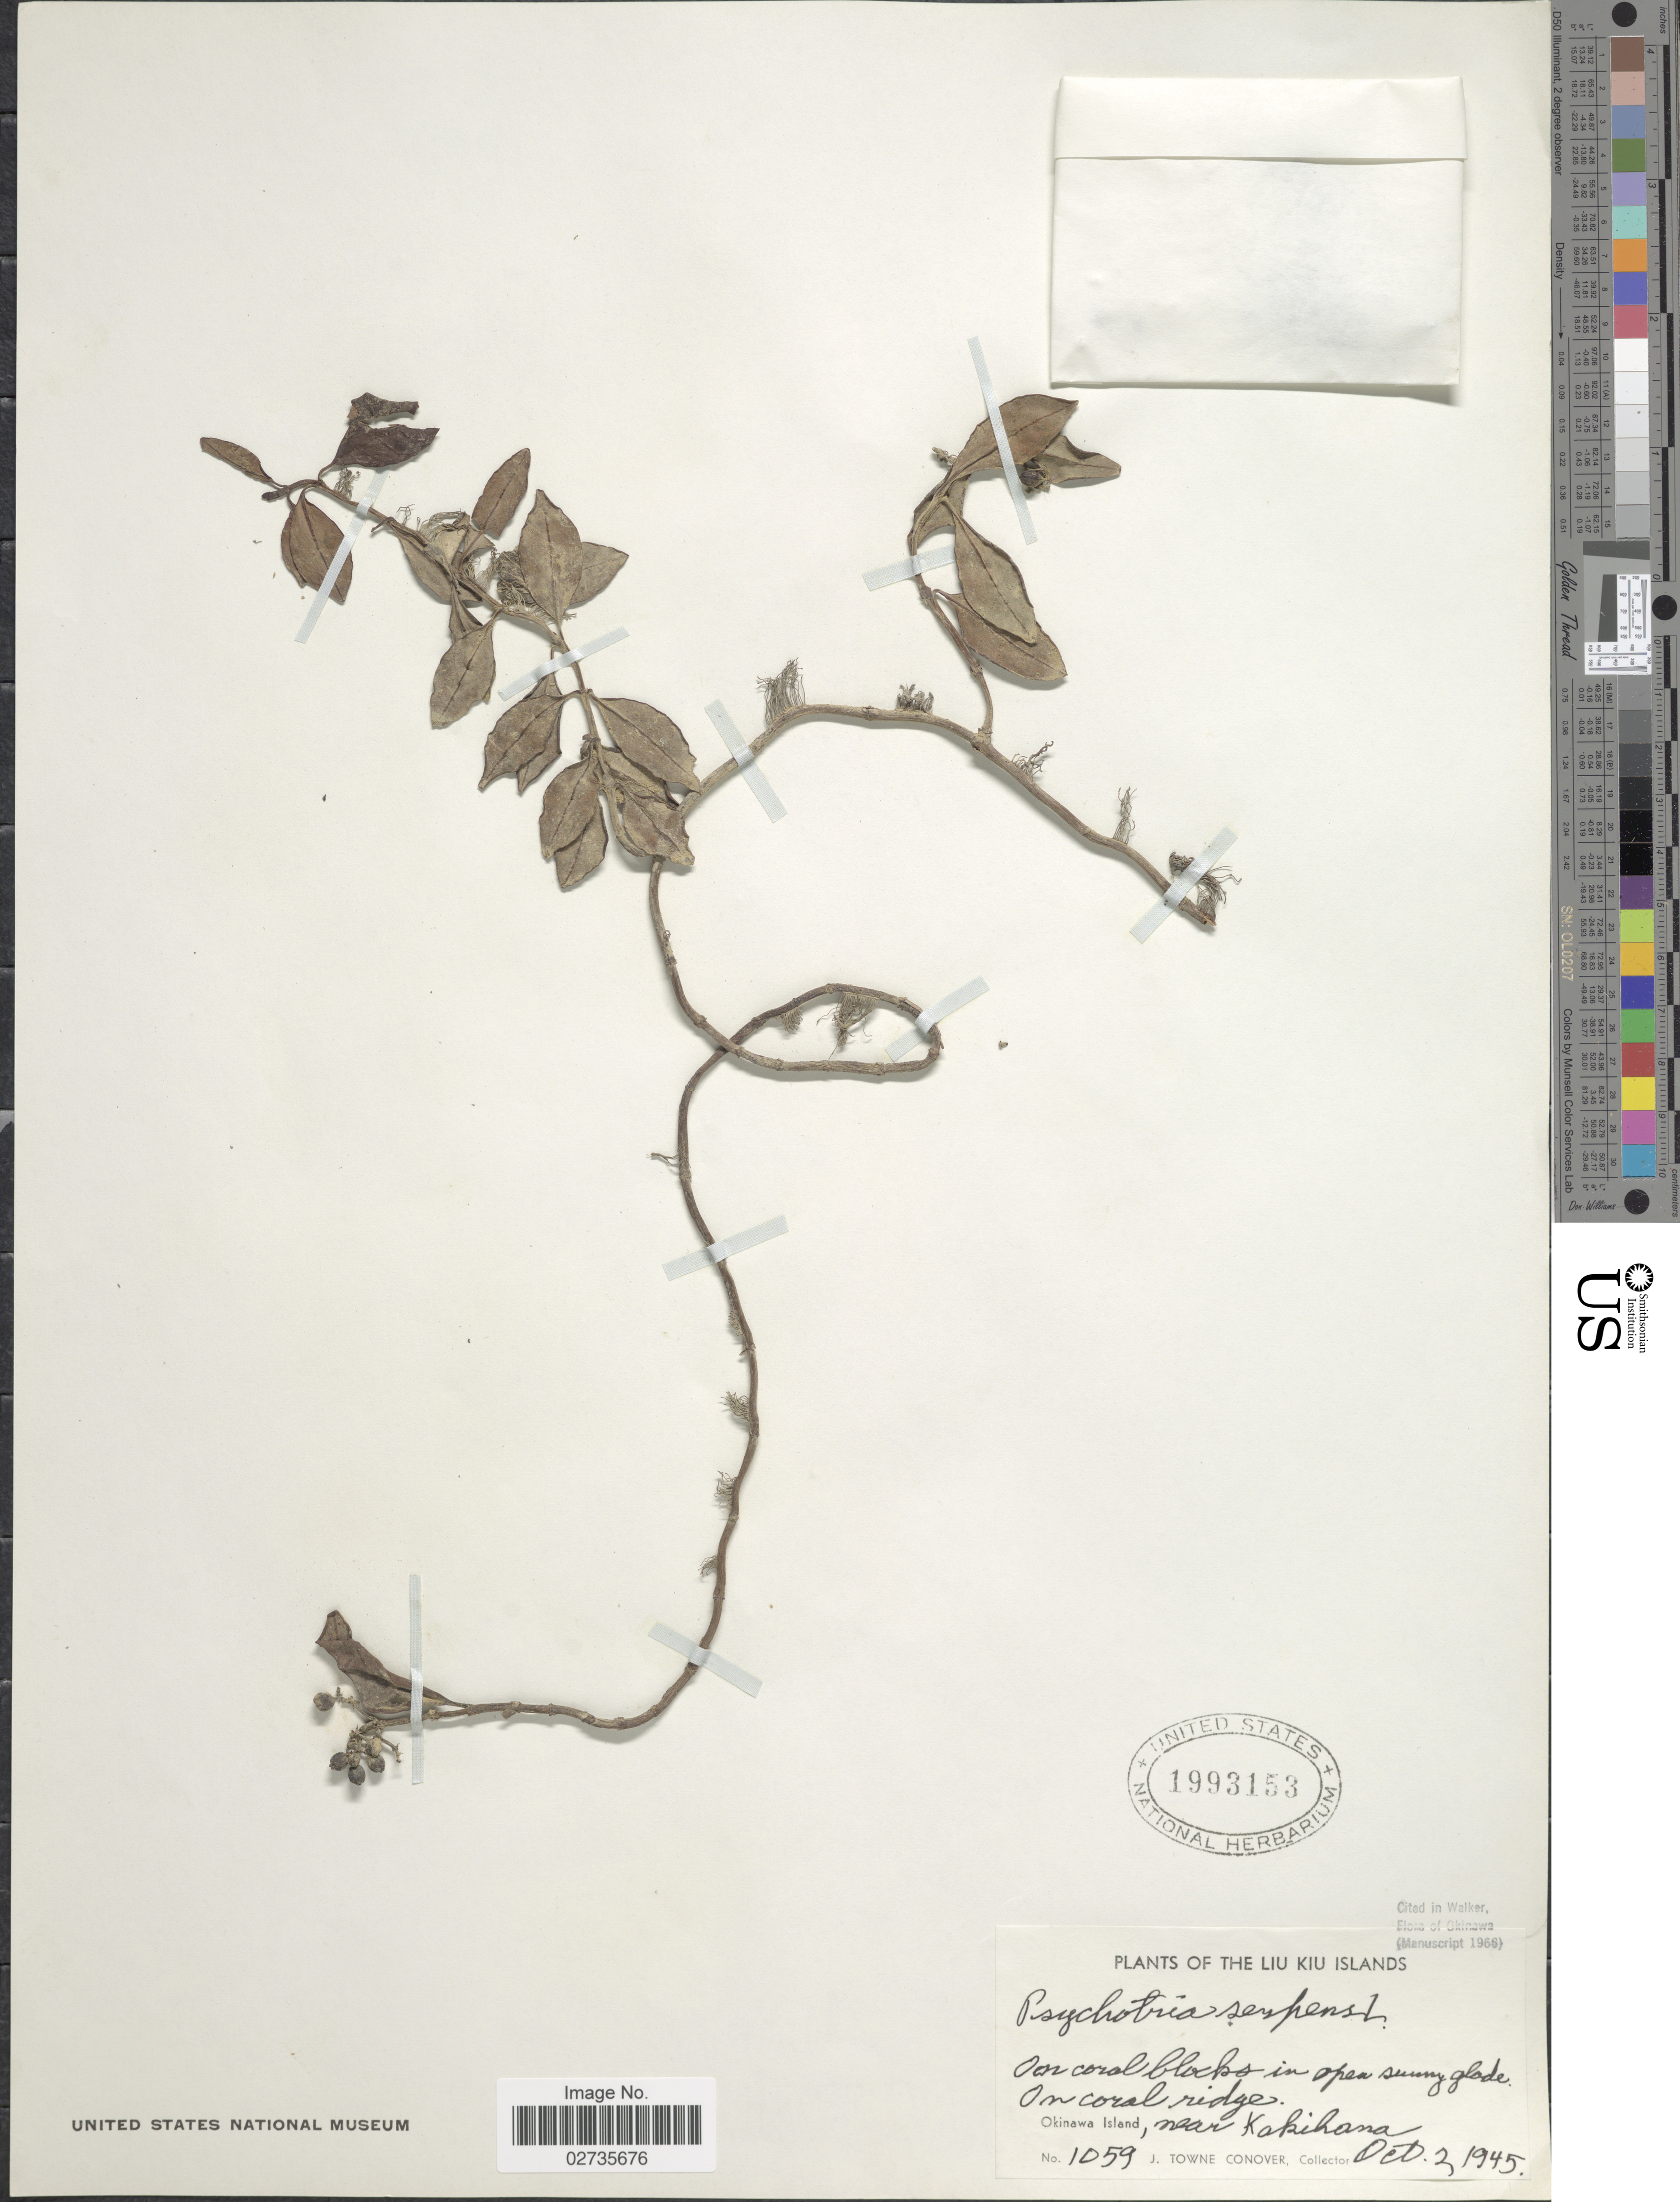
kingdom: Plantae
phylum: Tracheophyta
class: Magnoliopsida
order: Gentianales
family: Rubiaceae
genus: Psychotria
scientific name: Psychotria serpens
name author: L.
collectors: J. T. Conover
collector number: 1059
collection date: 1945-10-02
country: Japan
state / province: Okinawa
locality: The Liu Kiu Islands, On coral blocks in open sunny glade, On coral ridge, Okinawa Island, near Kakihana.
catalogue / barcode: US 1993153